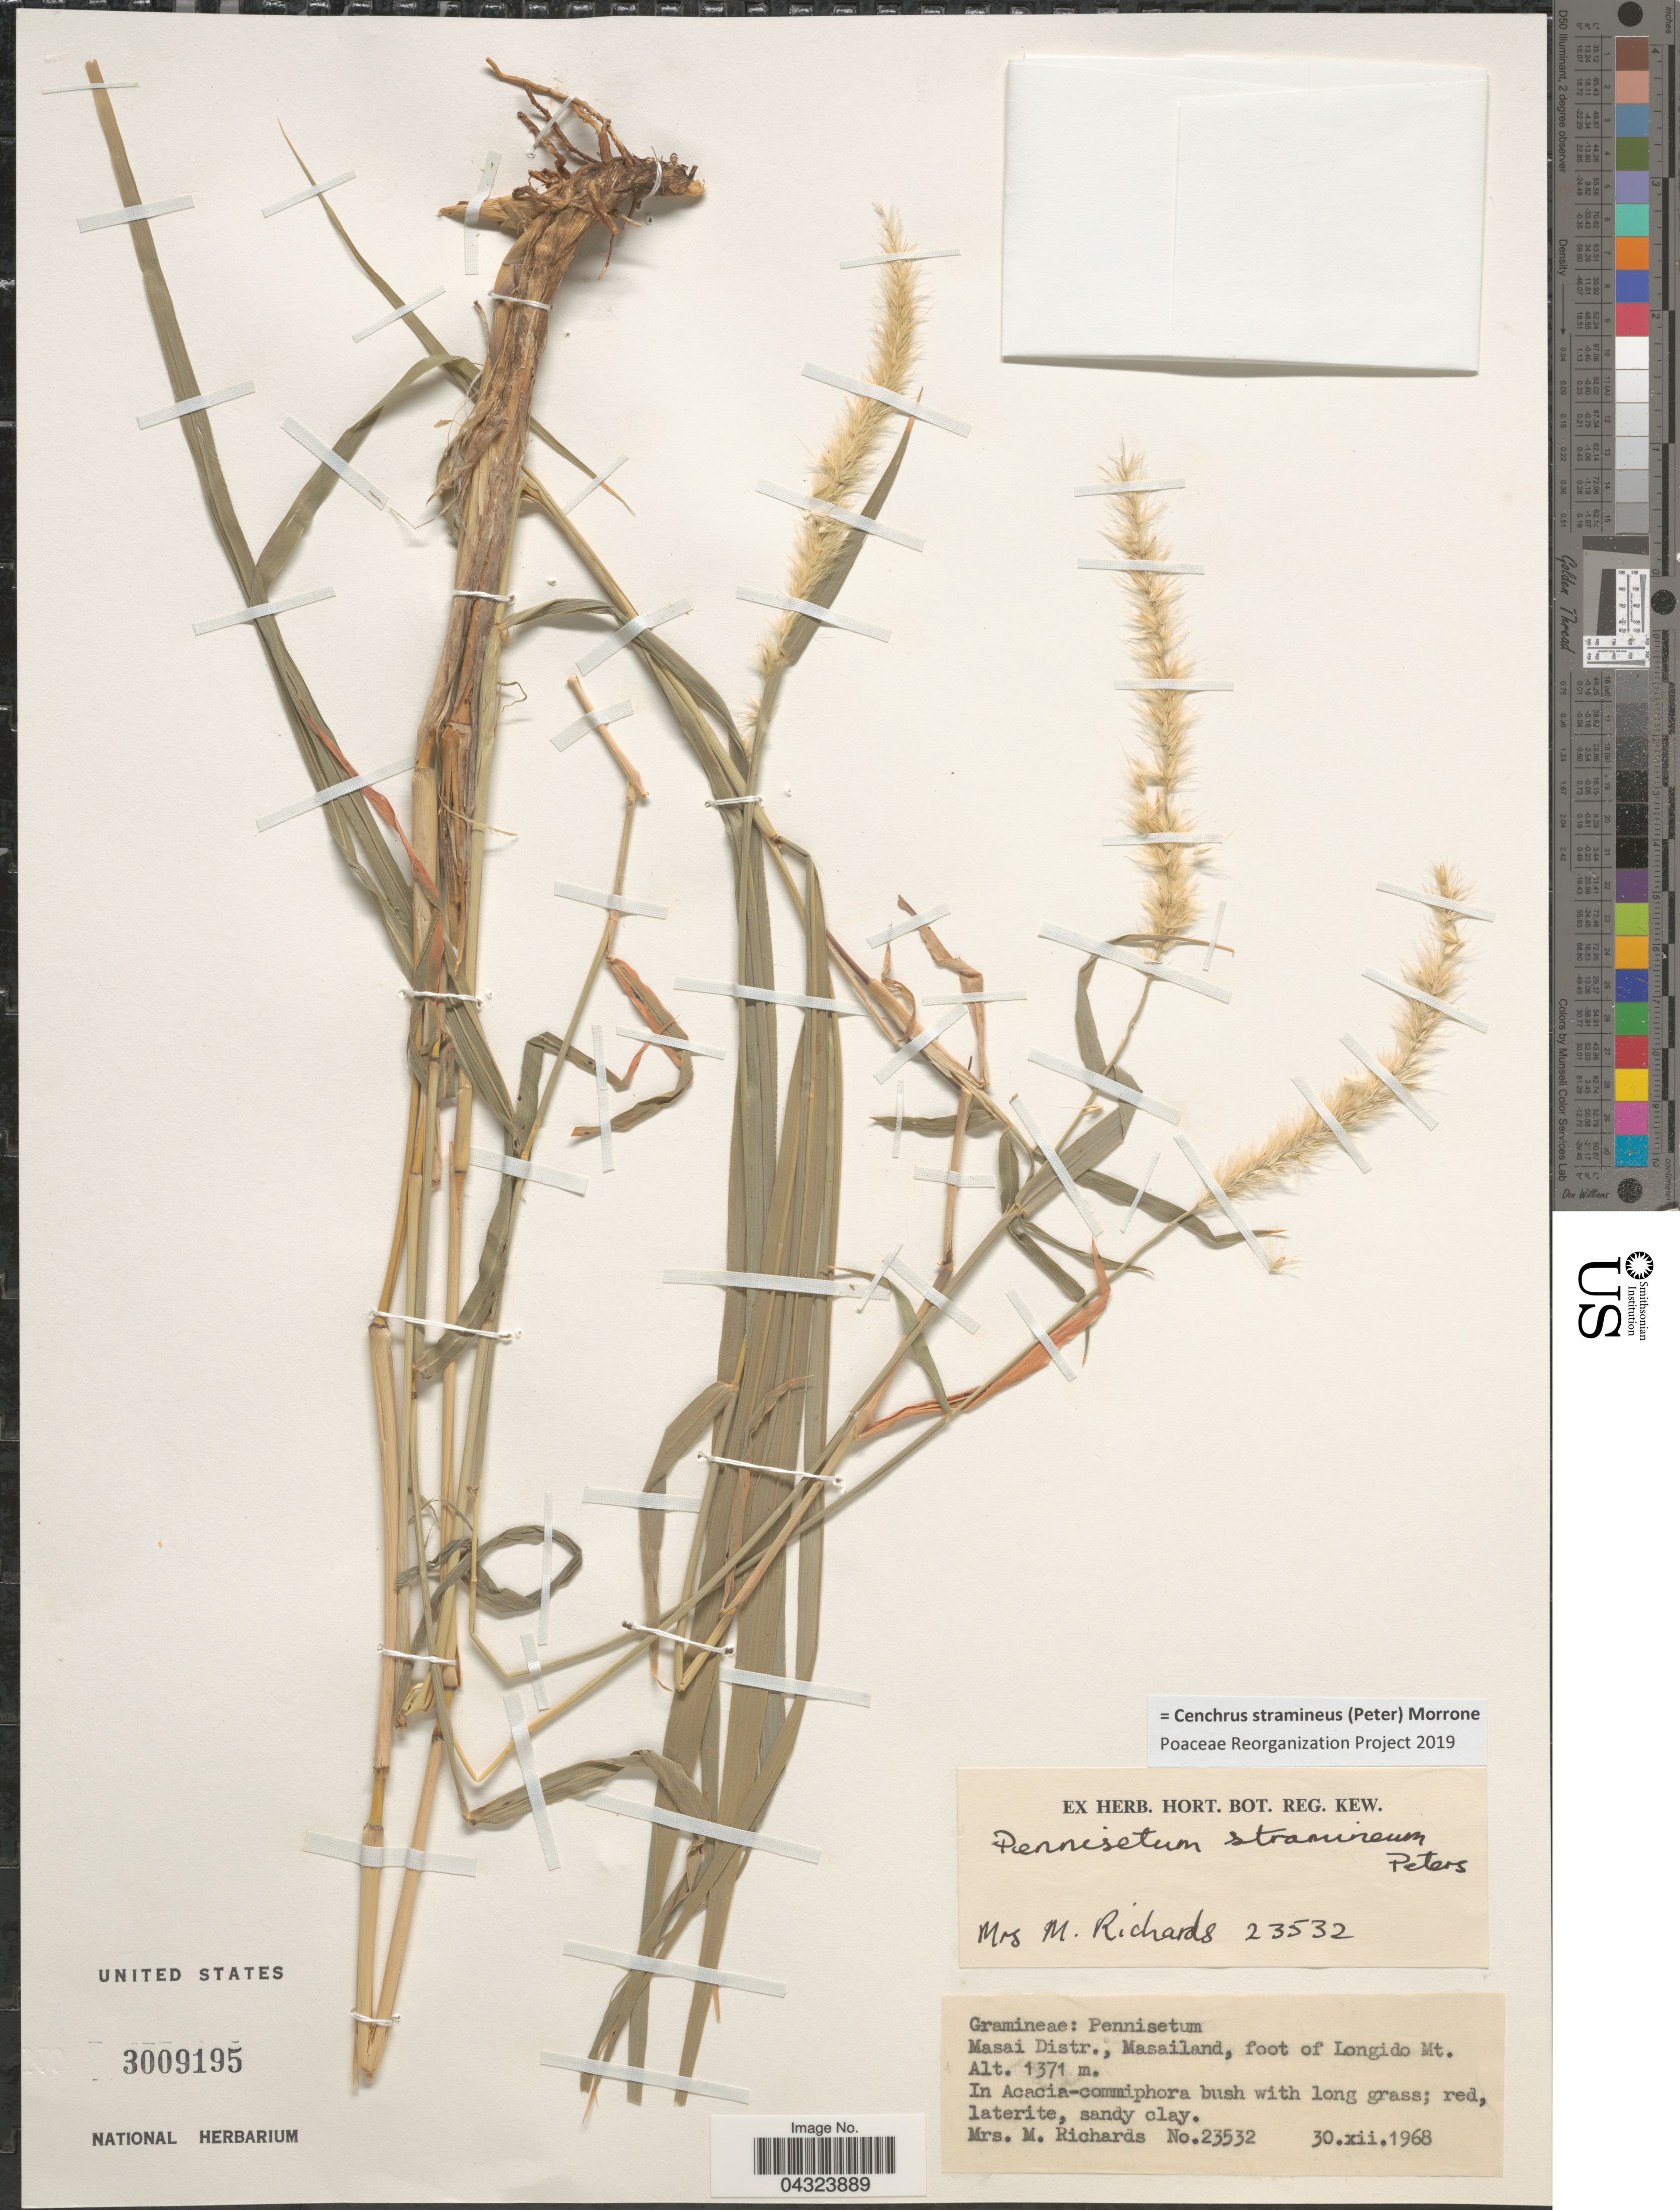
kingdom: Plantae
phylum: Tracheophyta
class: Liliopsida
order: Poales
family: Poaceae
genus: Cenchrus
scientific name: Cenchrus stramineus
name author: (Peter) Morrone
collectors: M. Richards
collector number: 23532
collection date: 1968-12-30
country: Tanzania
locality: Masai Distr., Masailand, foot of Longido Mt.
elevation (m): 1371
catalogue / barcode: US 3009195